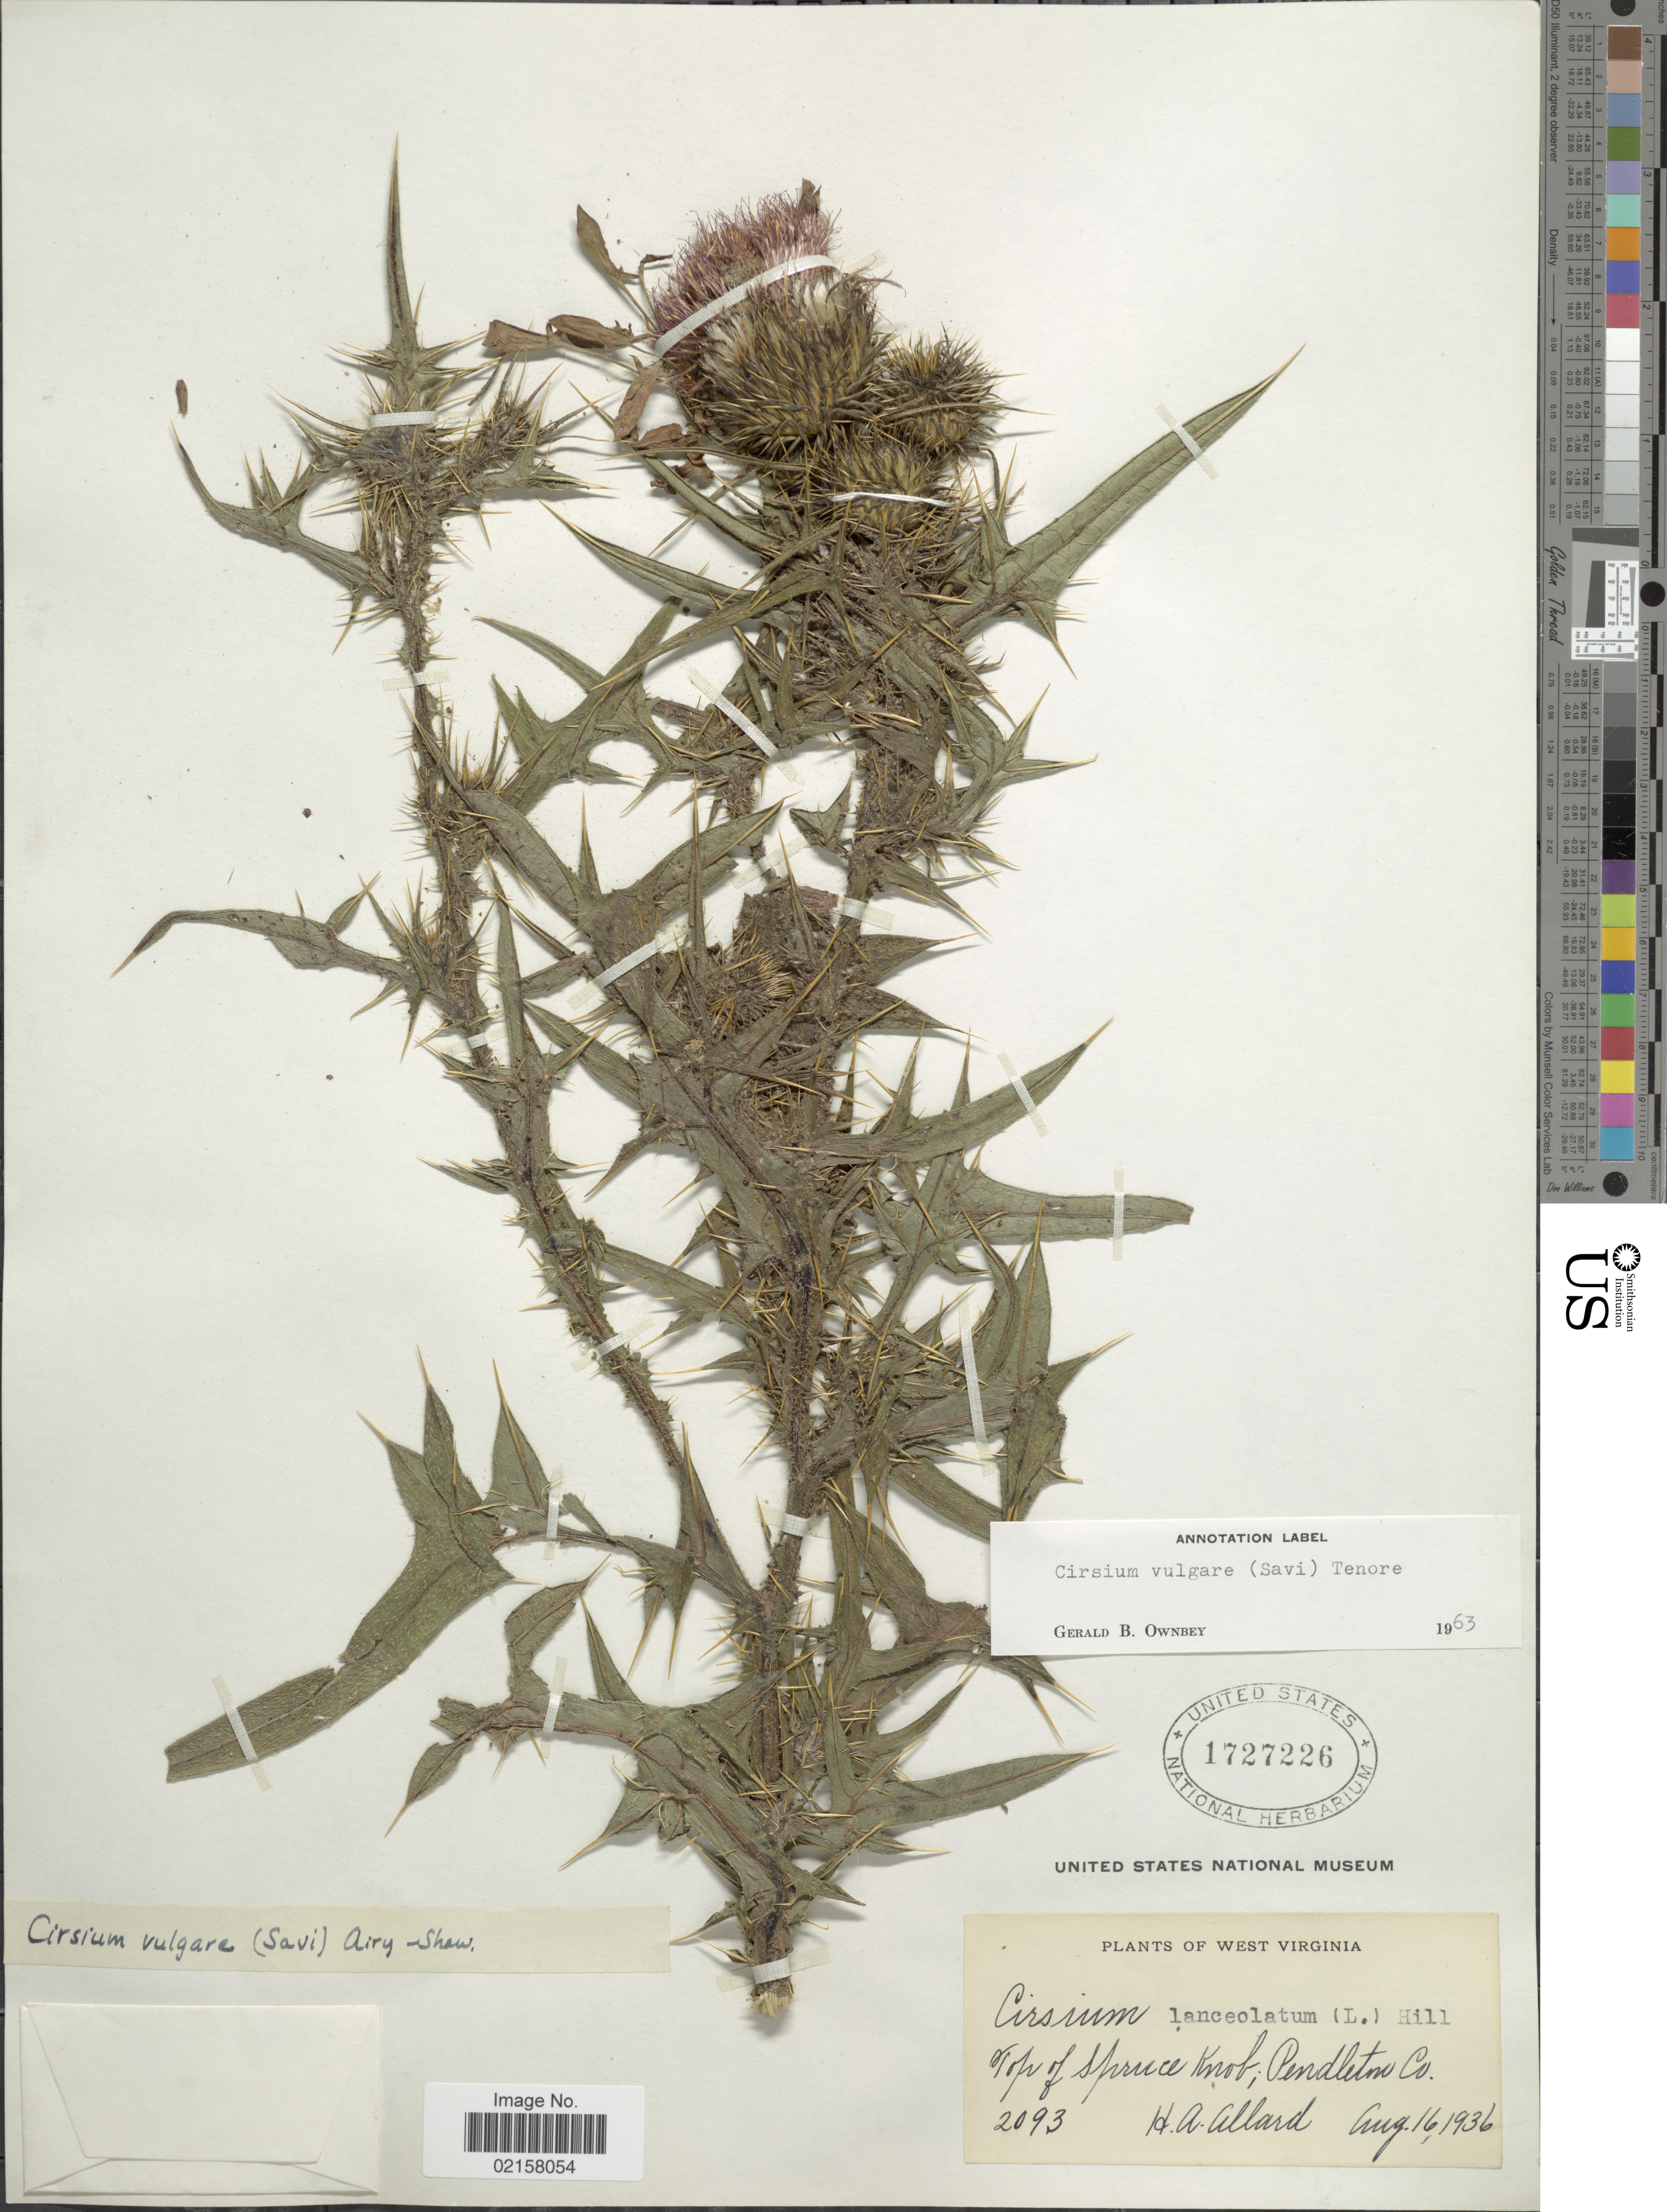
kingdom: Plantae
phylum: Tracheophyta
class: Magnoliopsida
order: Asterales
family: Asteraceae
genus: Cirsium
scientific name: Cirsium vulgare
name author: (Savi) Ten.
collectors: H. A. Allard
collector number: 2093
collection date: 1936-08-16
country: United States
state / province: West Virginia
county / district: Pendleton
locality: Top of Spruce Knob; Pendleton Co.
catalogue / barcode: US 1727226